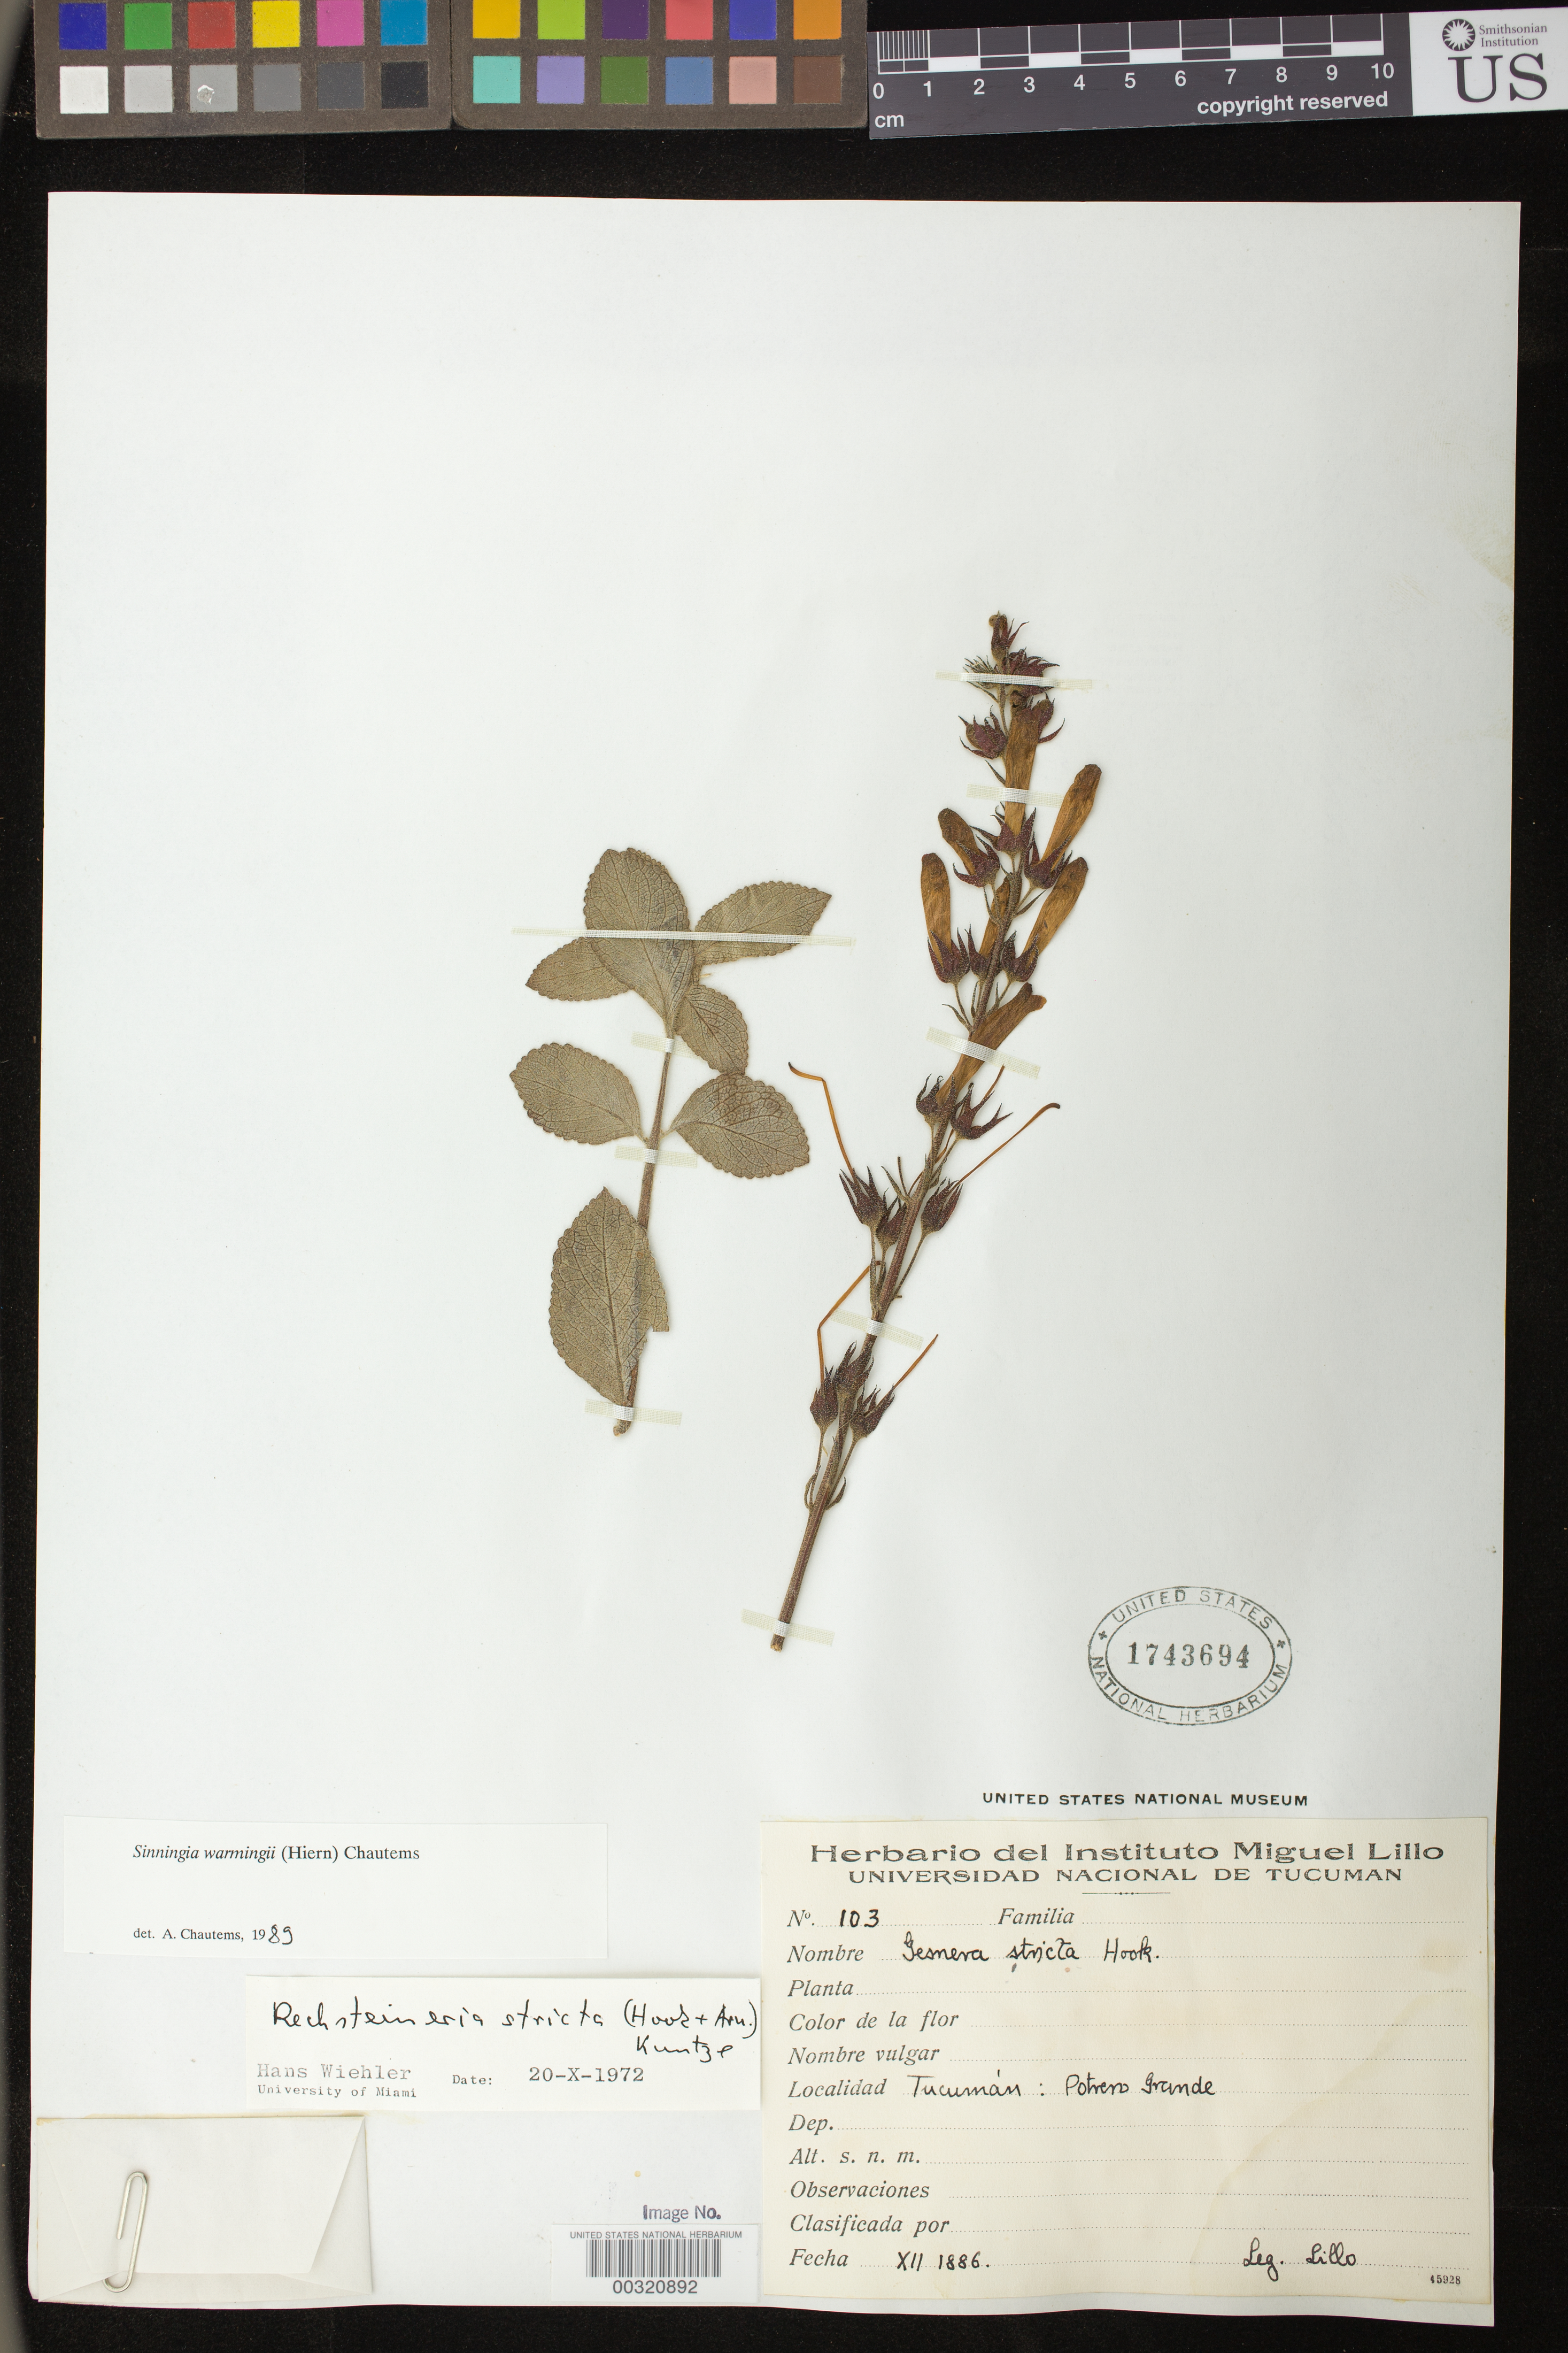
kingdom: Plantae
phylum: Tracheophyta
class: Magnoliopsida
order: Lamiales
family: Gesneriaceae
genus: Sinningia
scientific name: Sinningia warmingii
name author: (Hiern) Chautems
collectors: M. Lillo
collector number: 103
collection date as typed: Dec 1886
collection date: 1886-12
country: Argentina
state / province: Tucumán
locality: Potrero Grande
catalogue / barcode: US 1743694